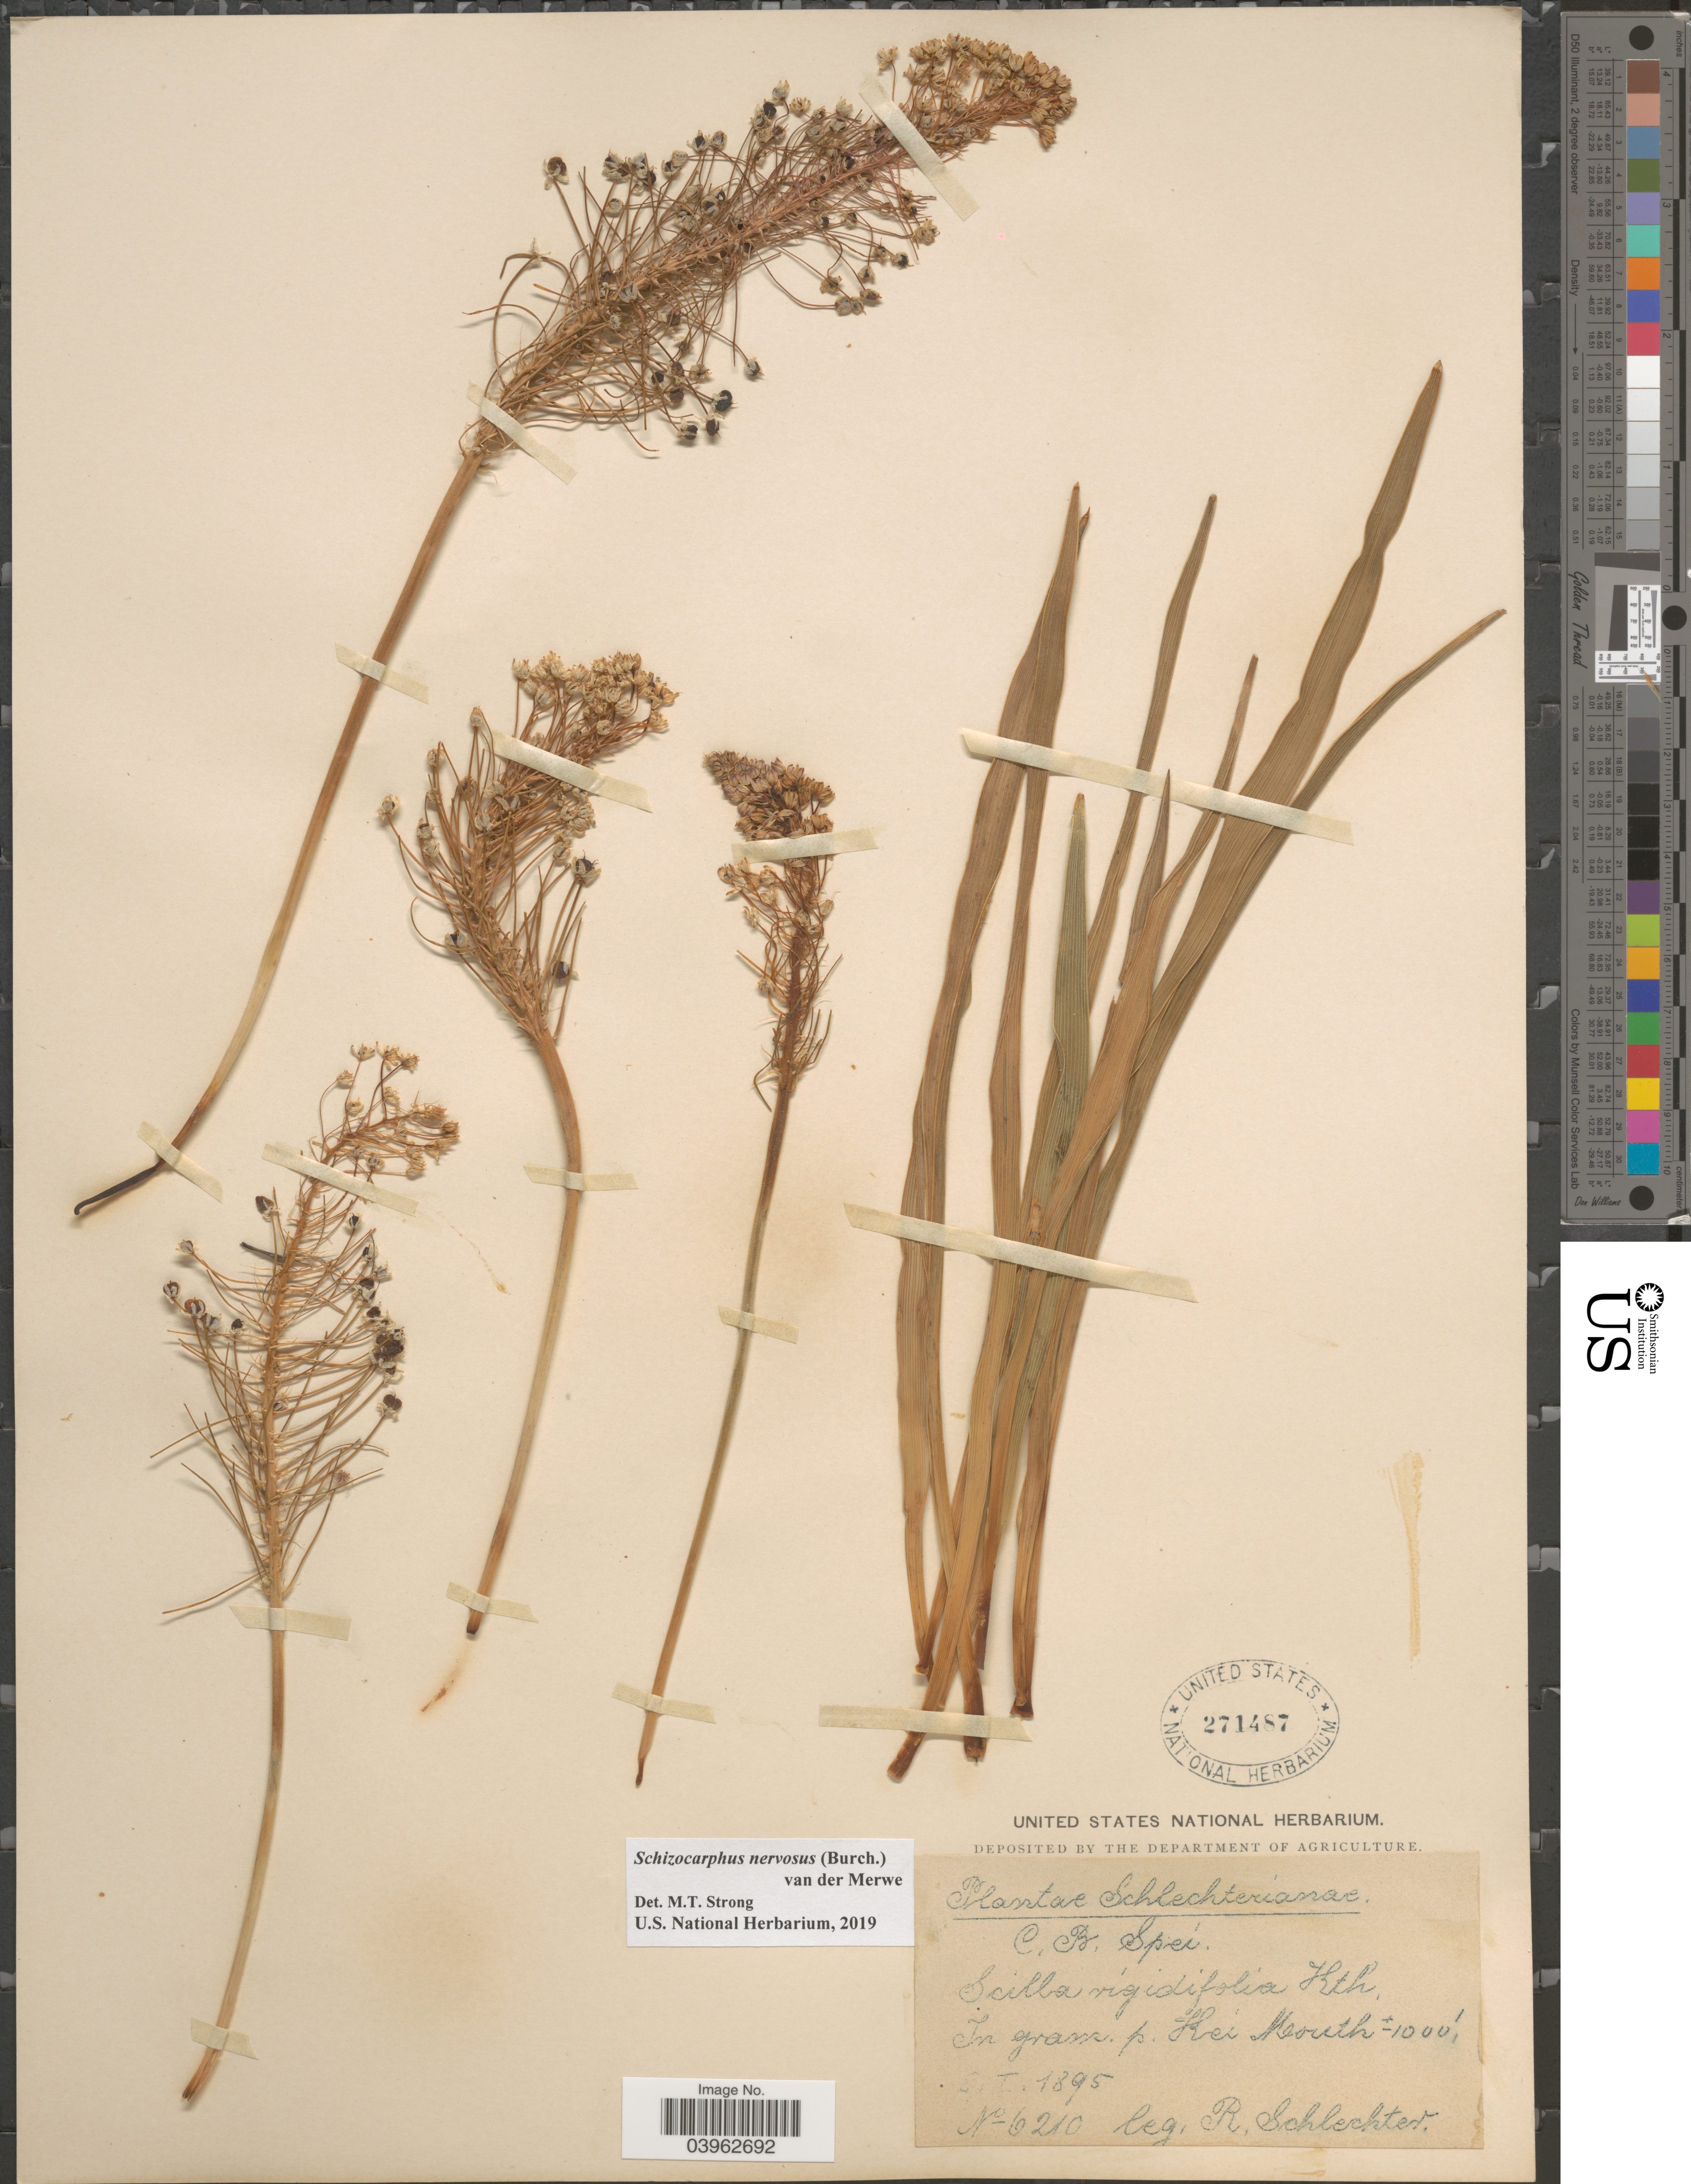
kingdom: Plantae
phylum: Tracheophyta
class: Liliopsida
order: Asparagales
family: Asparagaceae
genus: Schizocarphus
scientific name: Schizocarphus nervosus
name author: (Burch.) Van der Merwe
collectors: F. R. R. Schlechter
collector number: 6210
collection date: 1895-01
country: South Africa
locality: C. B. Spei. In gram. p. Kei Mouth.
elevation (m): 305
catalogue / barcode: US 271487